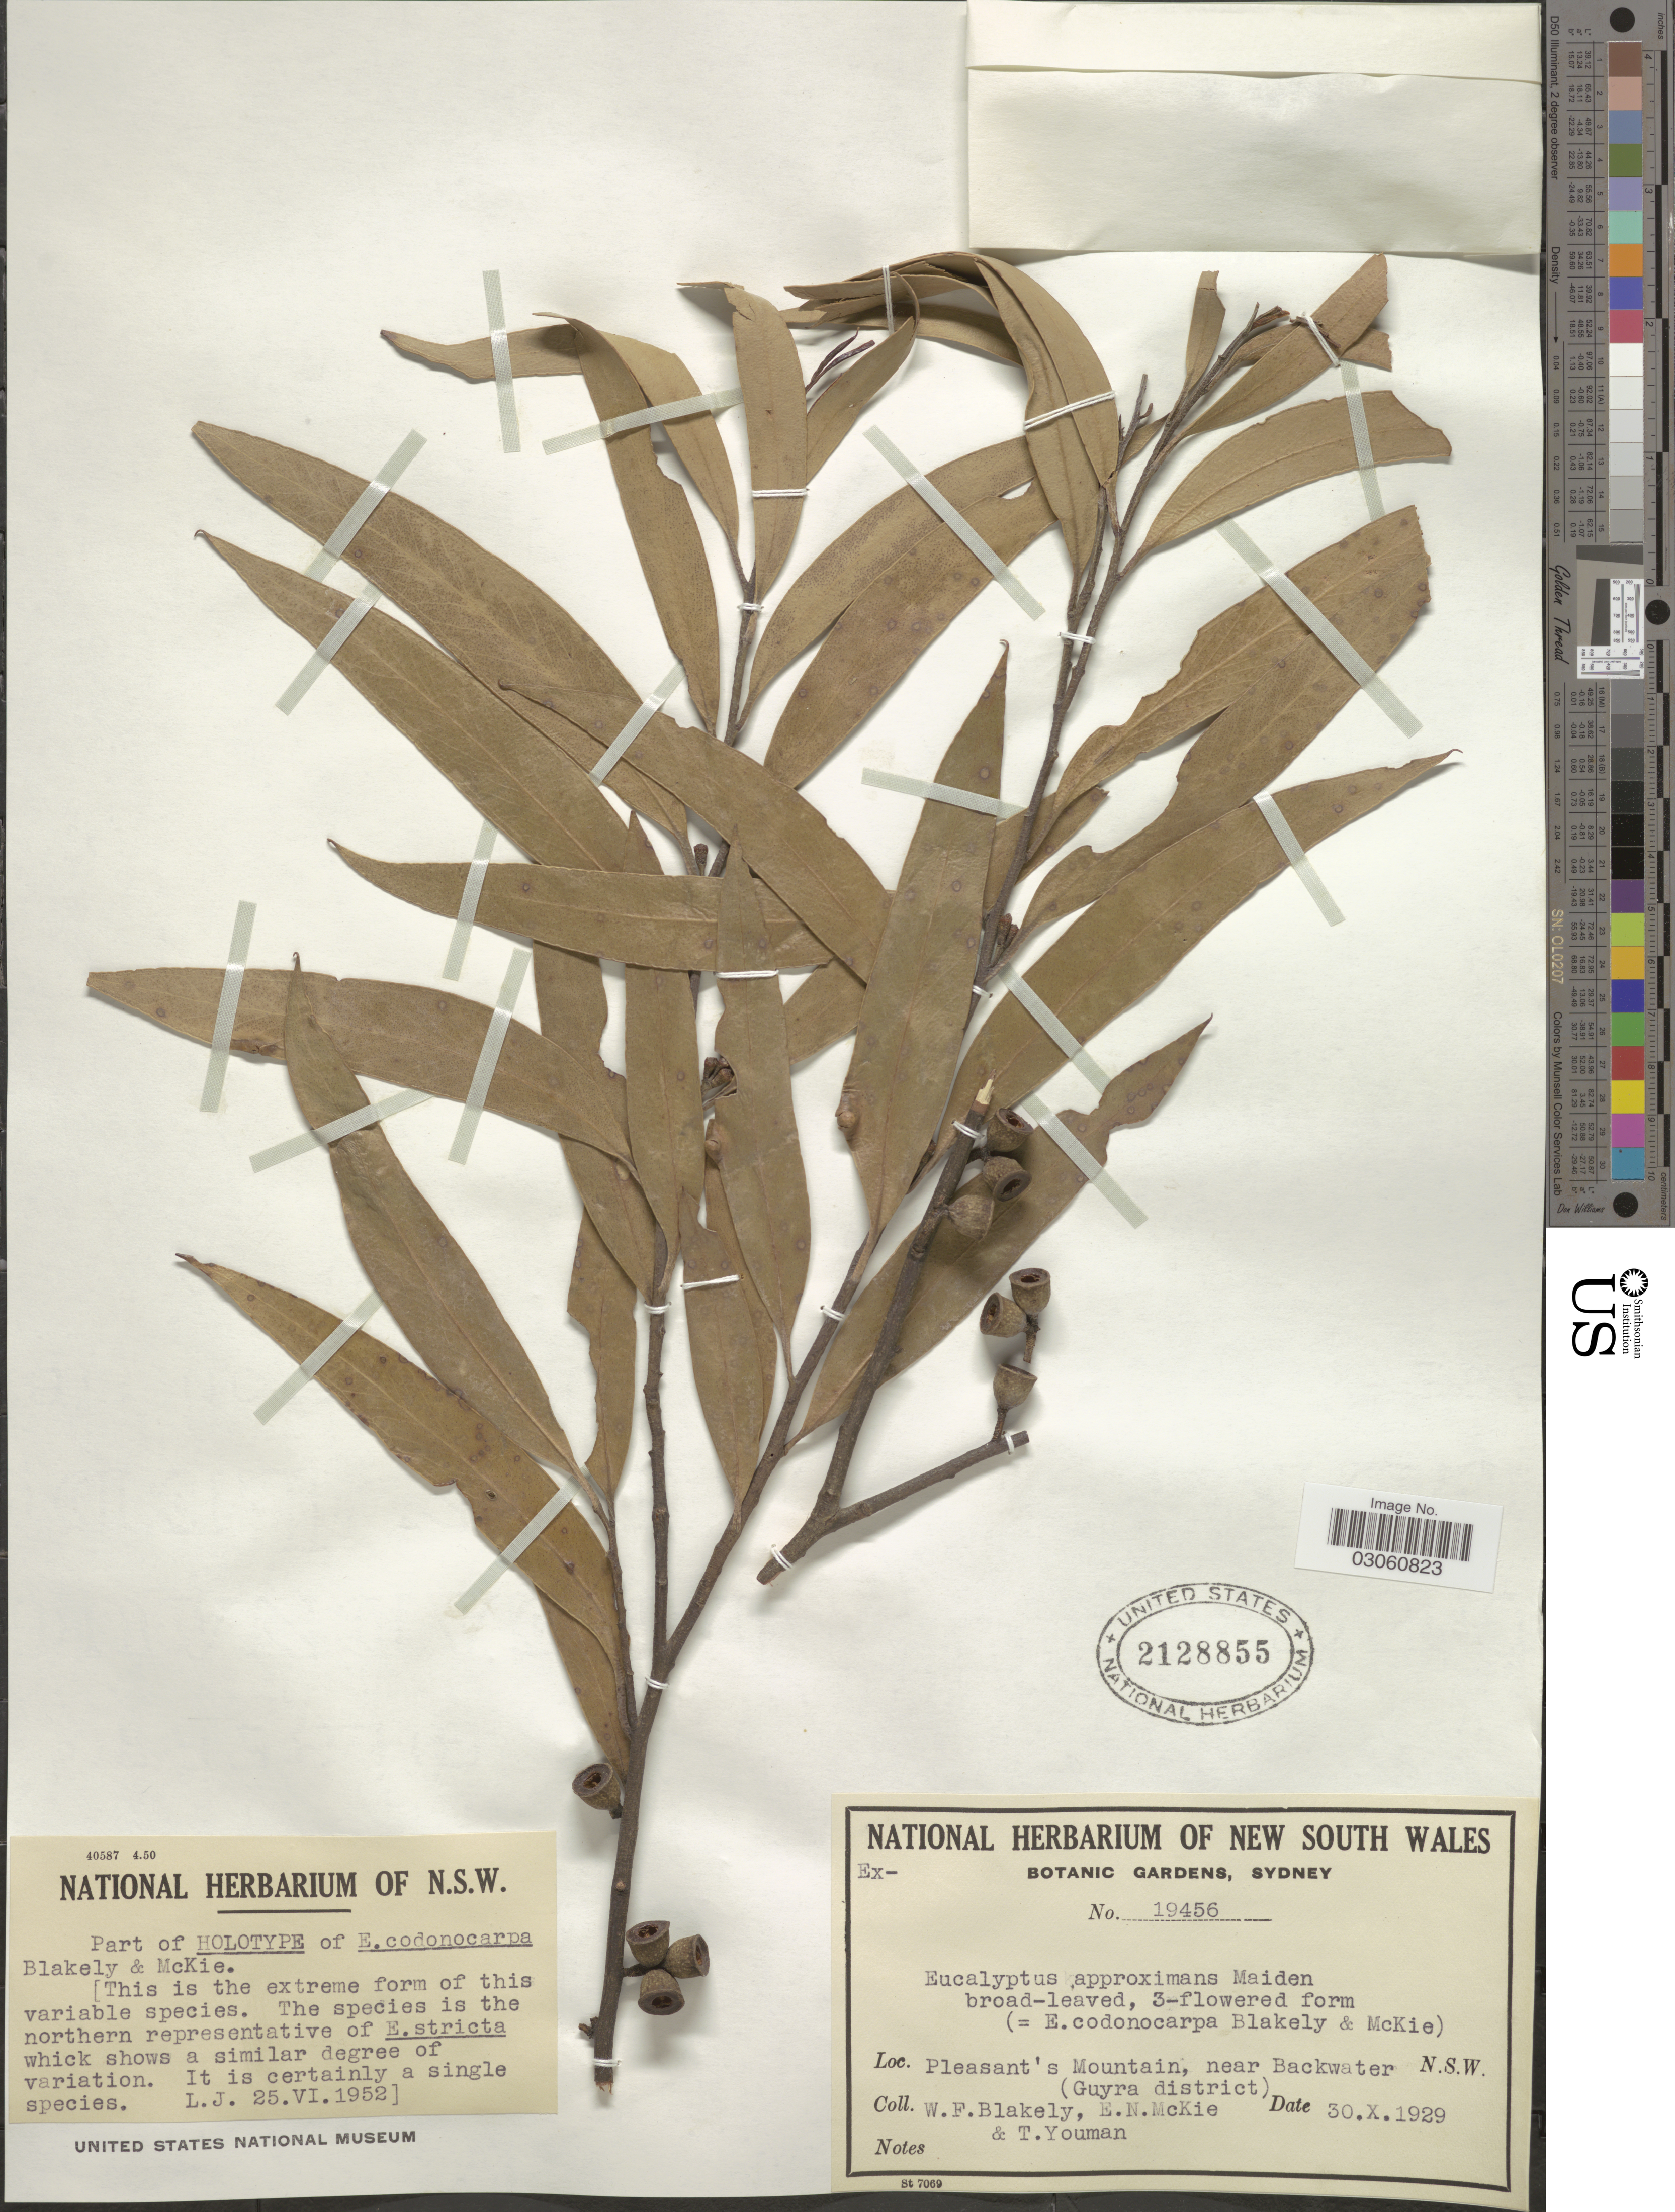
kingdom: Plantae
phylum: Tracheophyta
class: Magnoliopsida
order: Myrtales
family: Myrtaceae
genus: Eucalyptus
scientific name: Eucalyptus approximans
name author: Maiden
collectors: W. Blakely, E. McKie & T. Youman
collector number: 19456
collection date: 1929-10-30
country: Australia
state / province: New South Wales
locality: Pleasant's Mountain, near Backwater (Guyra district).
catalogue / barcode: US 2128855